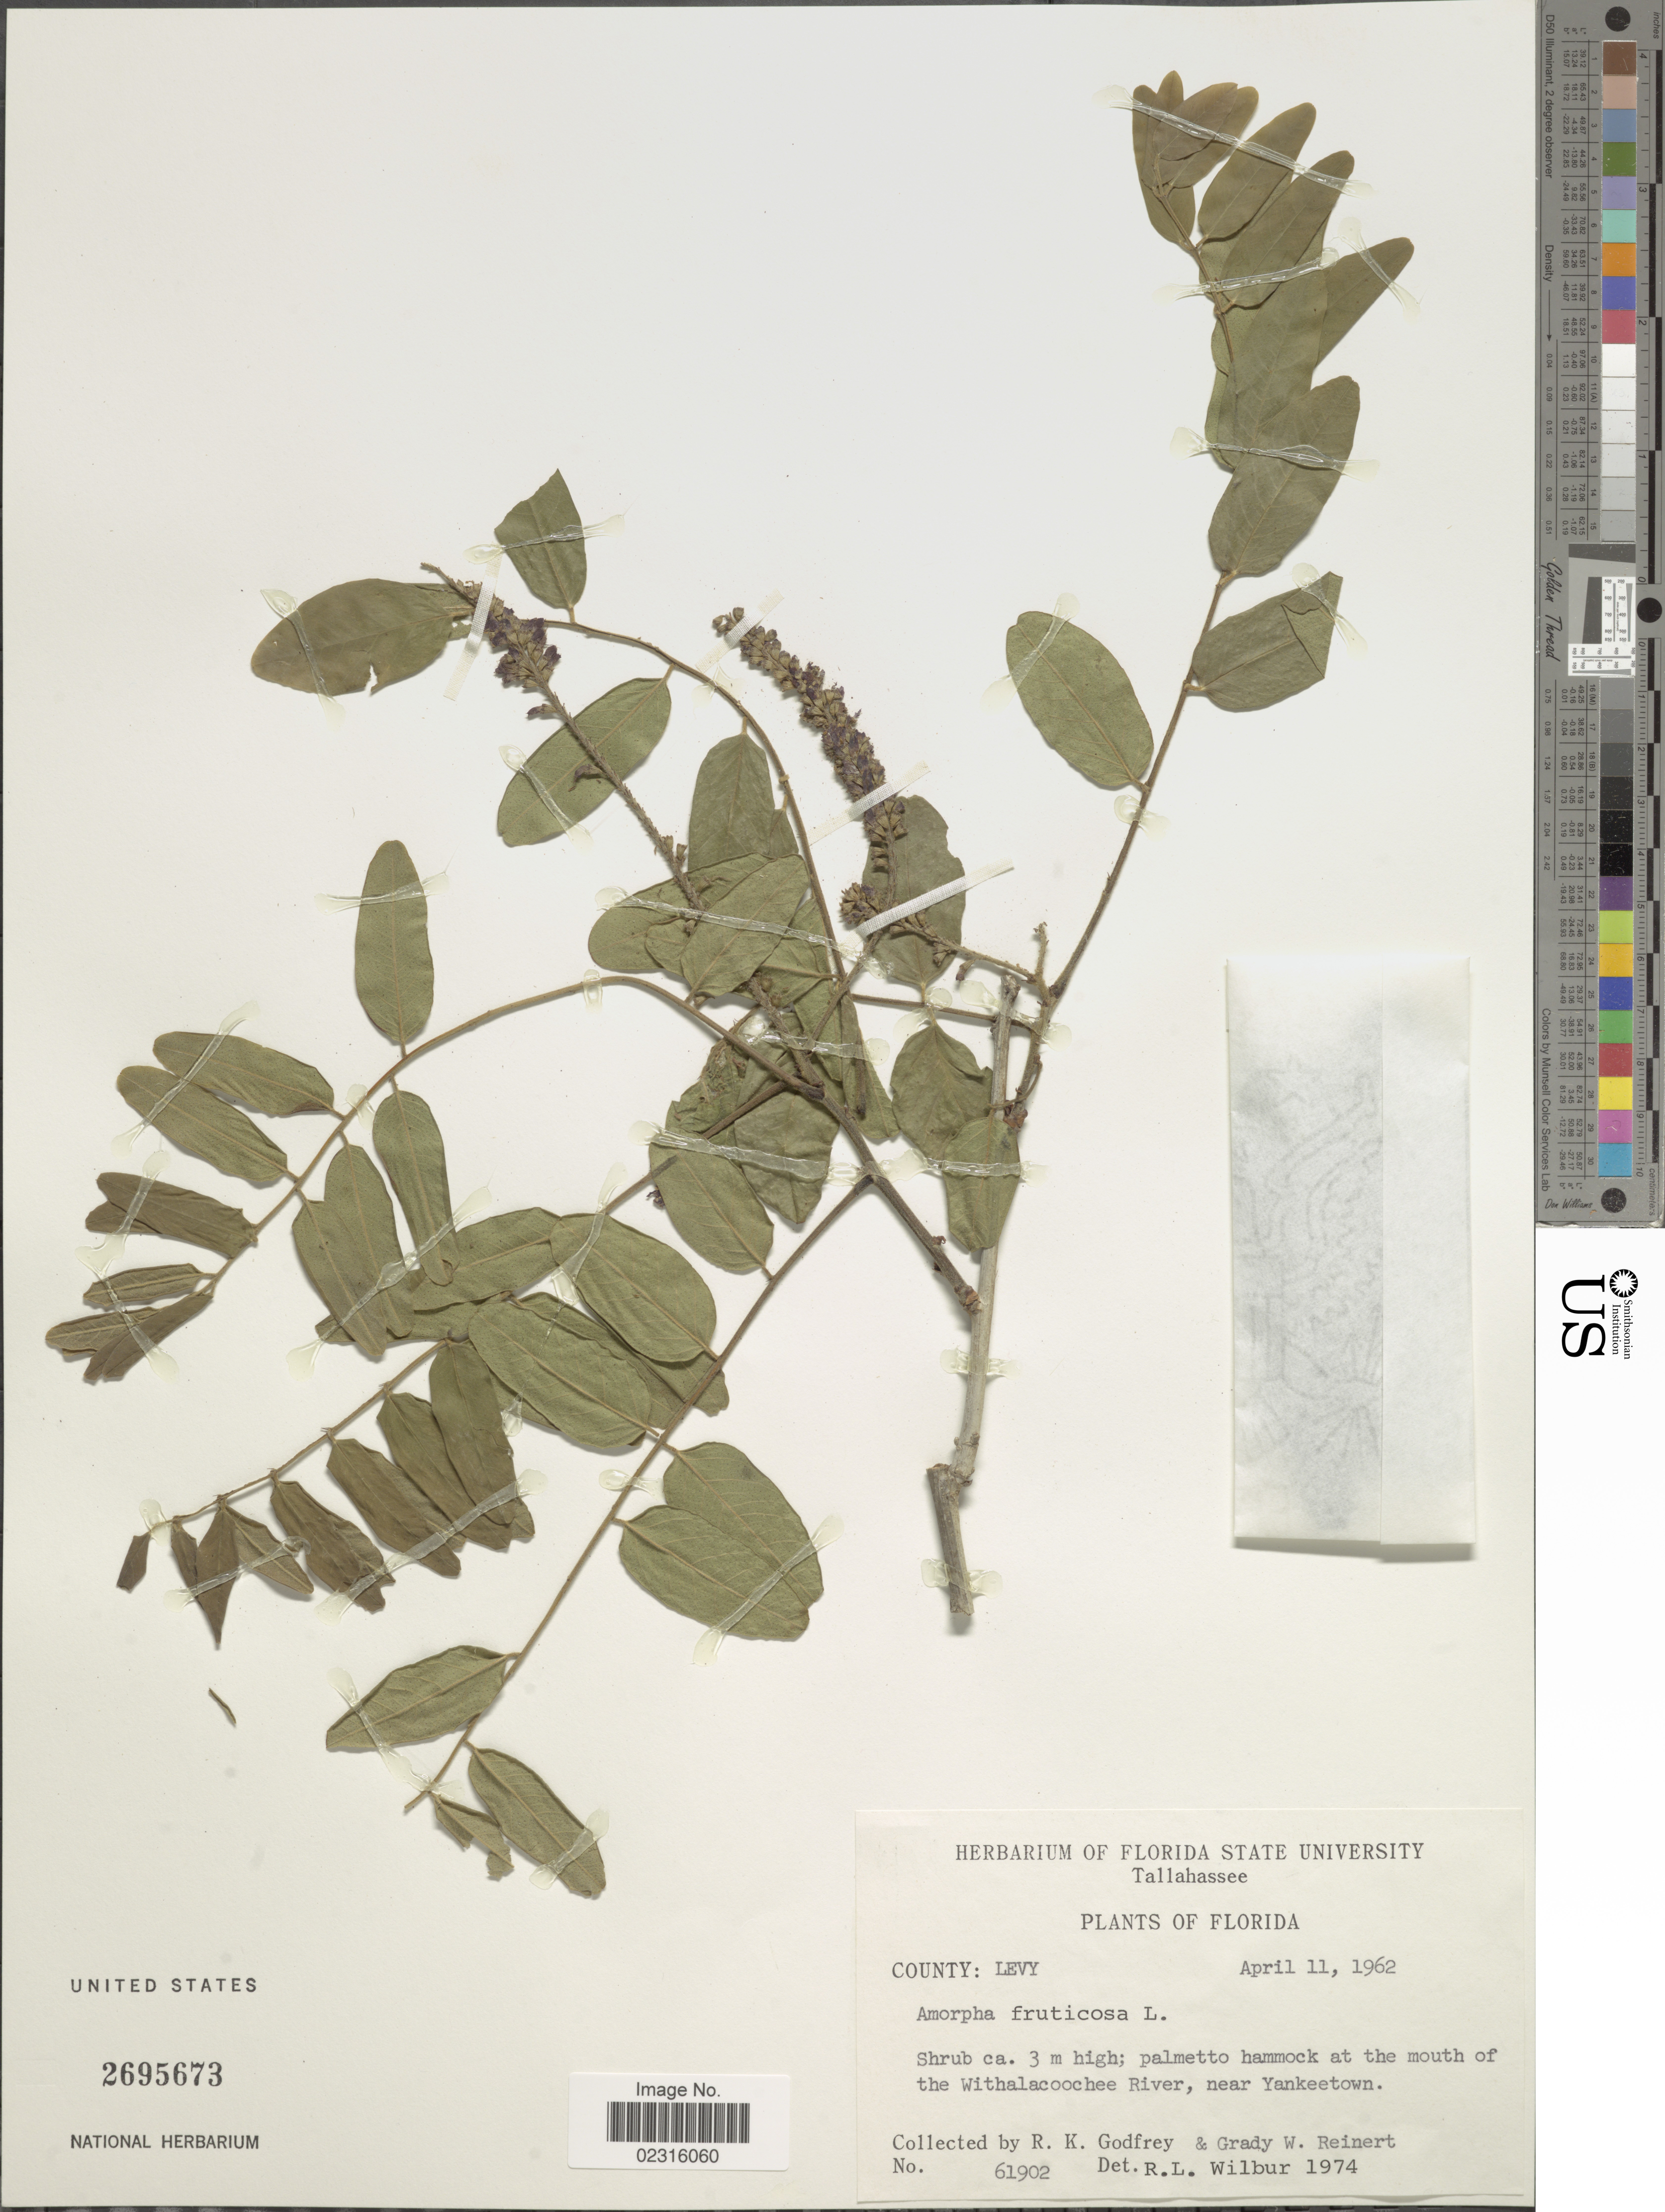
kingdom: Plantae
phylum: Tracheophyta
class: Magnoliopsida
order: Fabales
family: Fabaceae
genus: Amorpha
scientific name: Amorpha fruticosa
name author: L.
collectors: R. K. Godfrey & G. Reinert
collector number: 61902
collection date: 1962-04-11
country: United States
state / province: Florida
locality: County: Levy, palmetto hammock at the mouth of the Withalacooche River, near Yankeetown.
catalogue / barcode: US 2695673